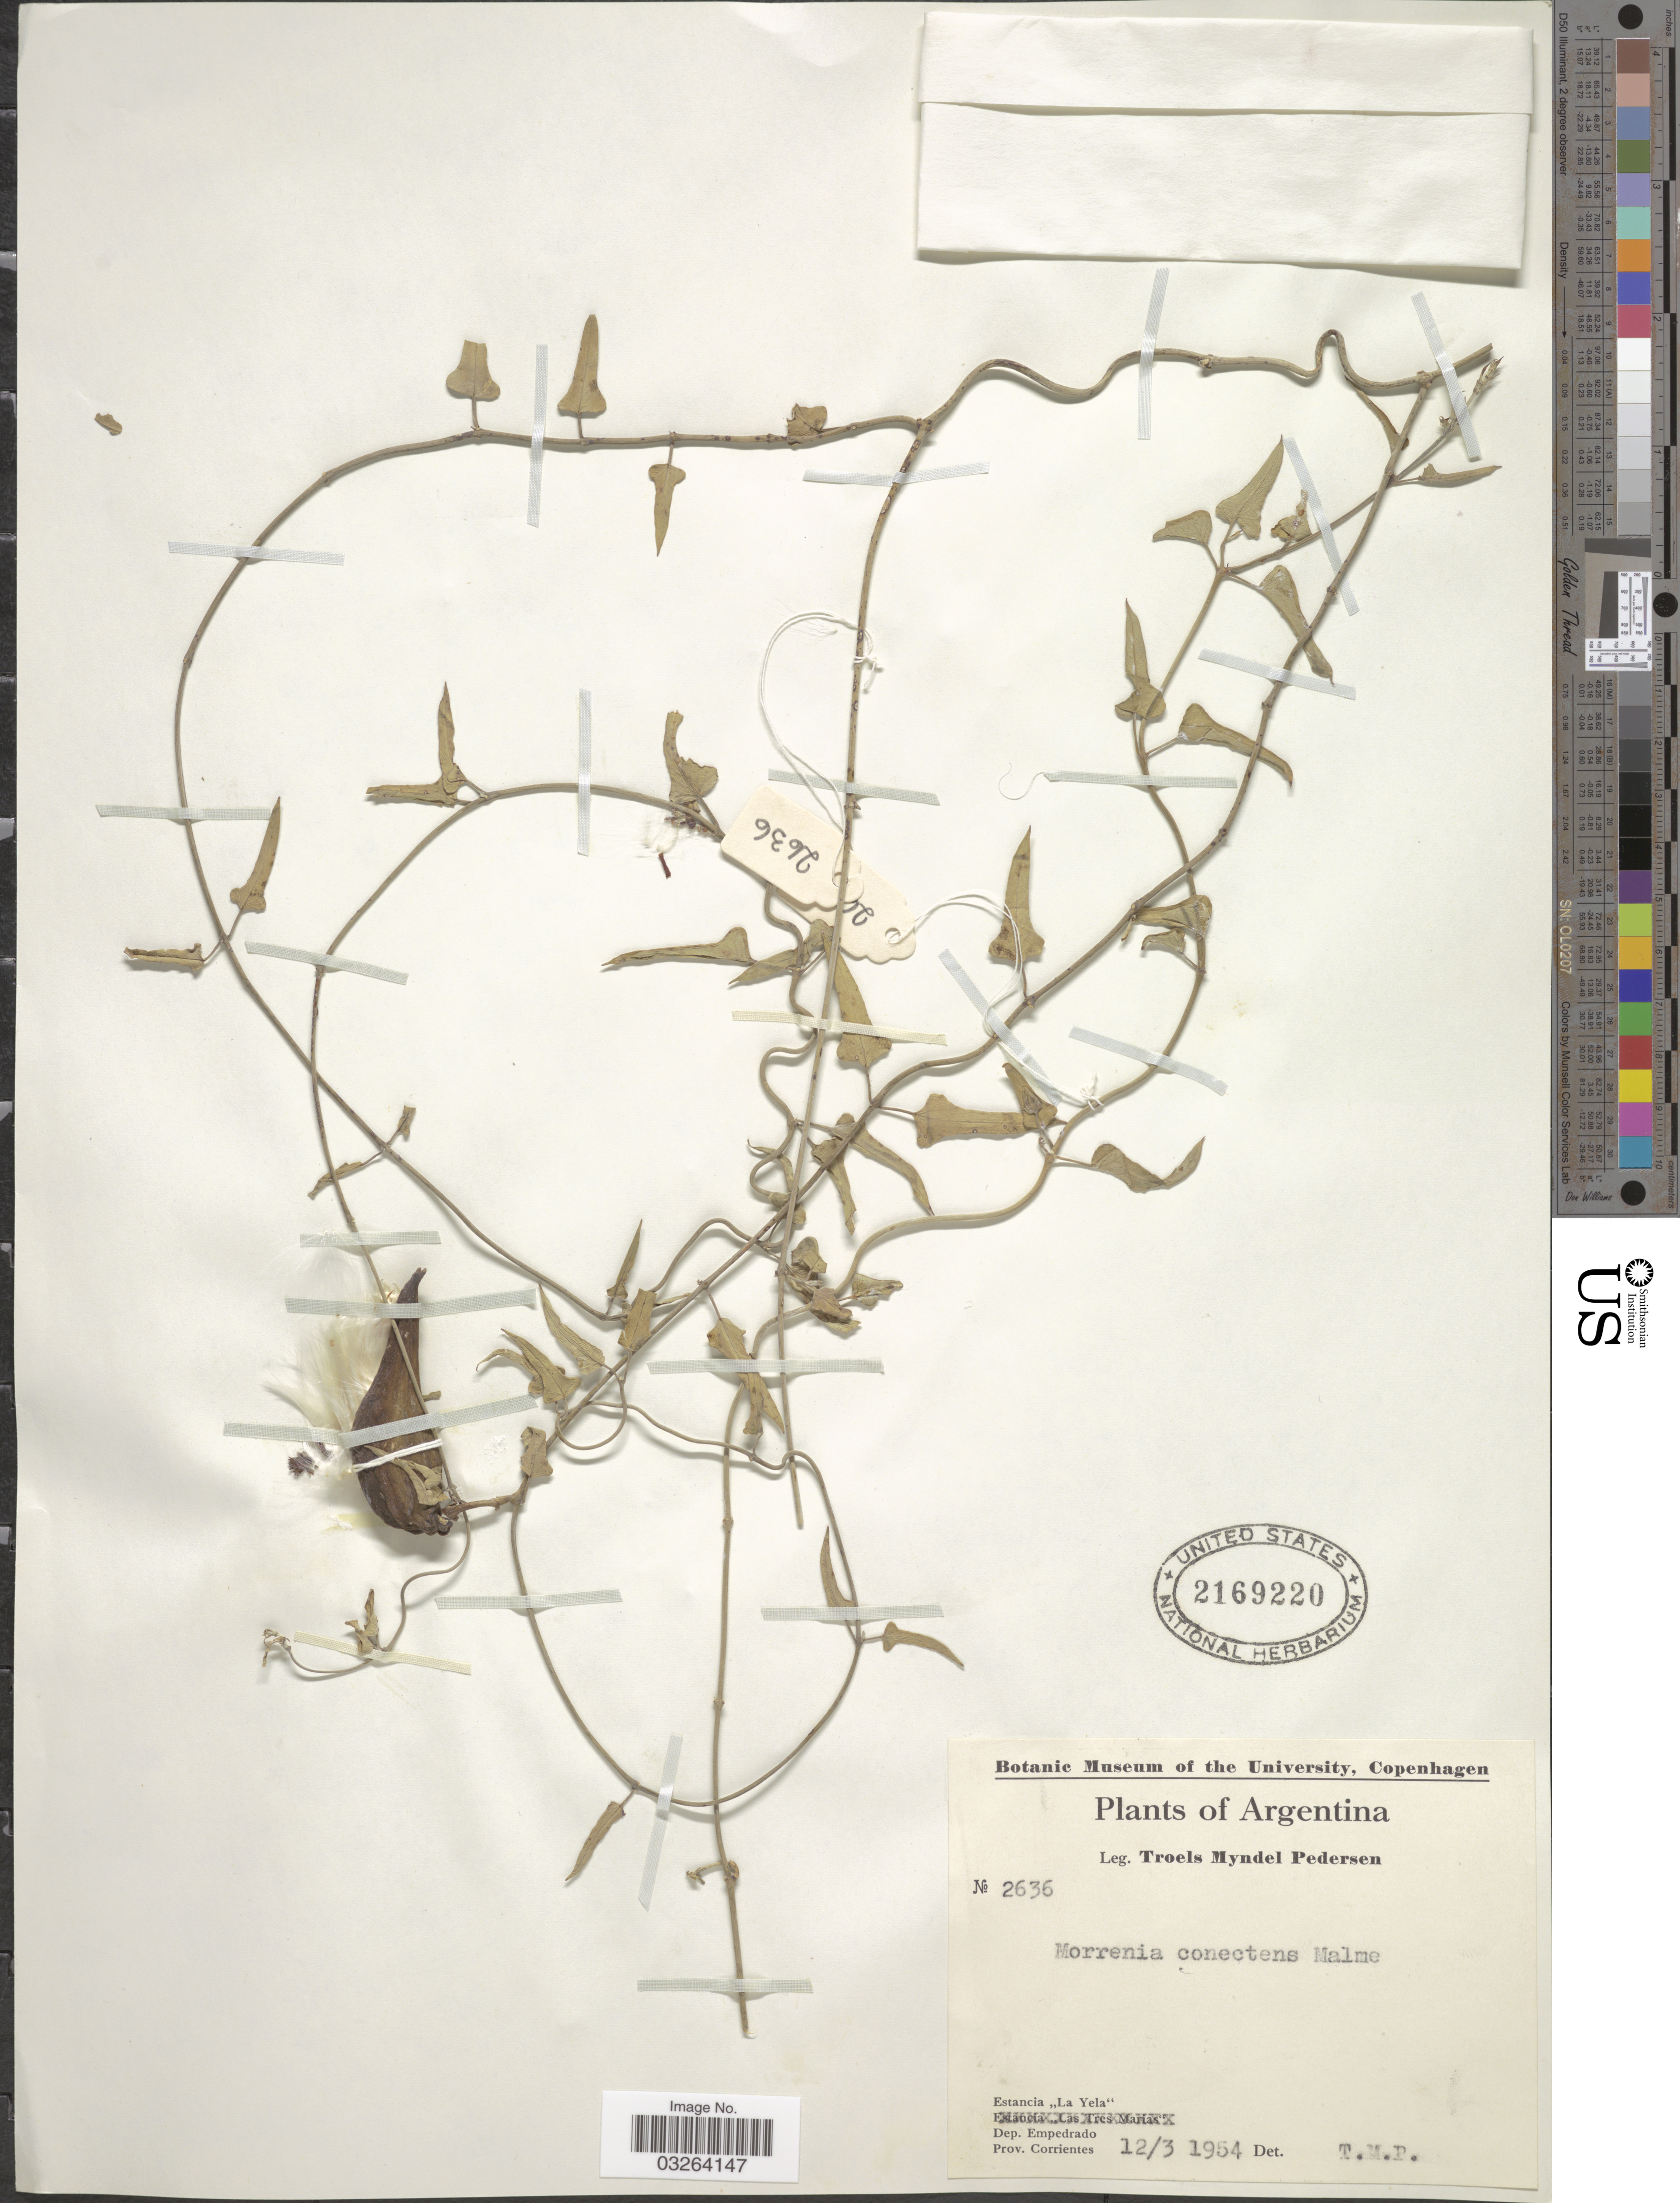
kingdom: Plantae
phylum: Tracheophyta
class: Magnoliopsida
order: Gentianales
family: Apocynaceae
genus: Morrenia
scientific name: Morrenia connectens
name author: Malme in Hassl.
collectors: T. Pederson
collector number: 2636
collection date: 1954-03-12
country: Argentina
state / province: Corrientes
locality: Estancia "La Yela". Dep. Empedrado. Prov. Corrientes.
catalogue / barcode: US 2169220